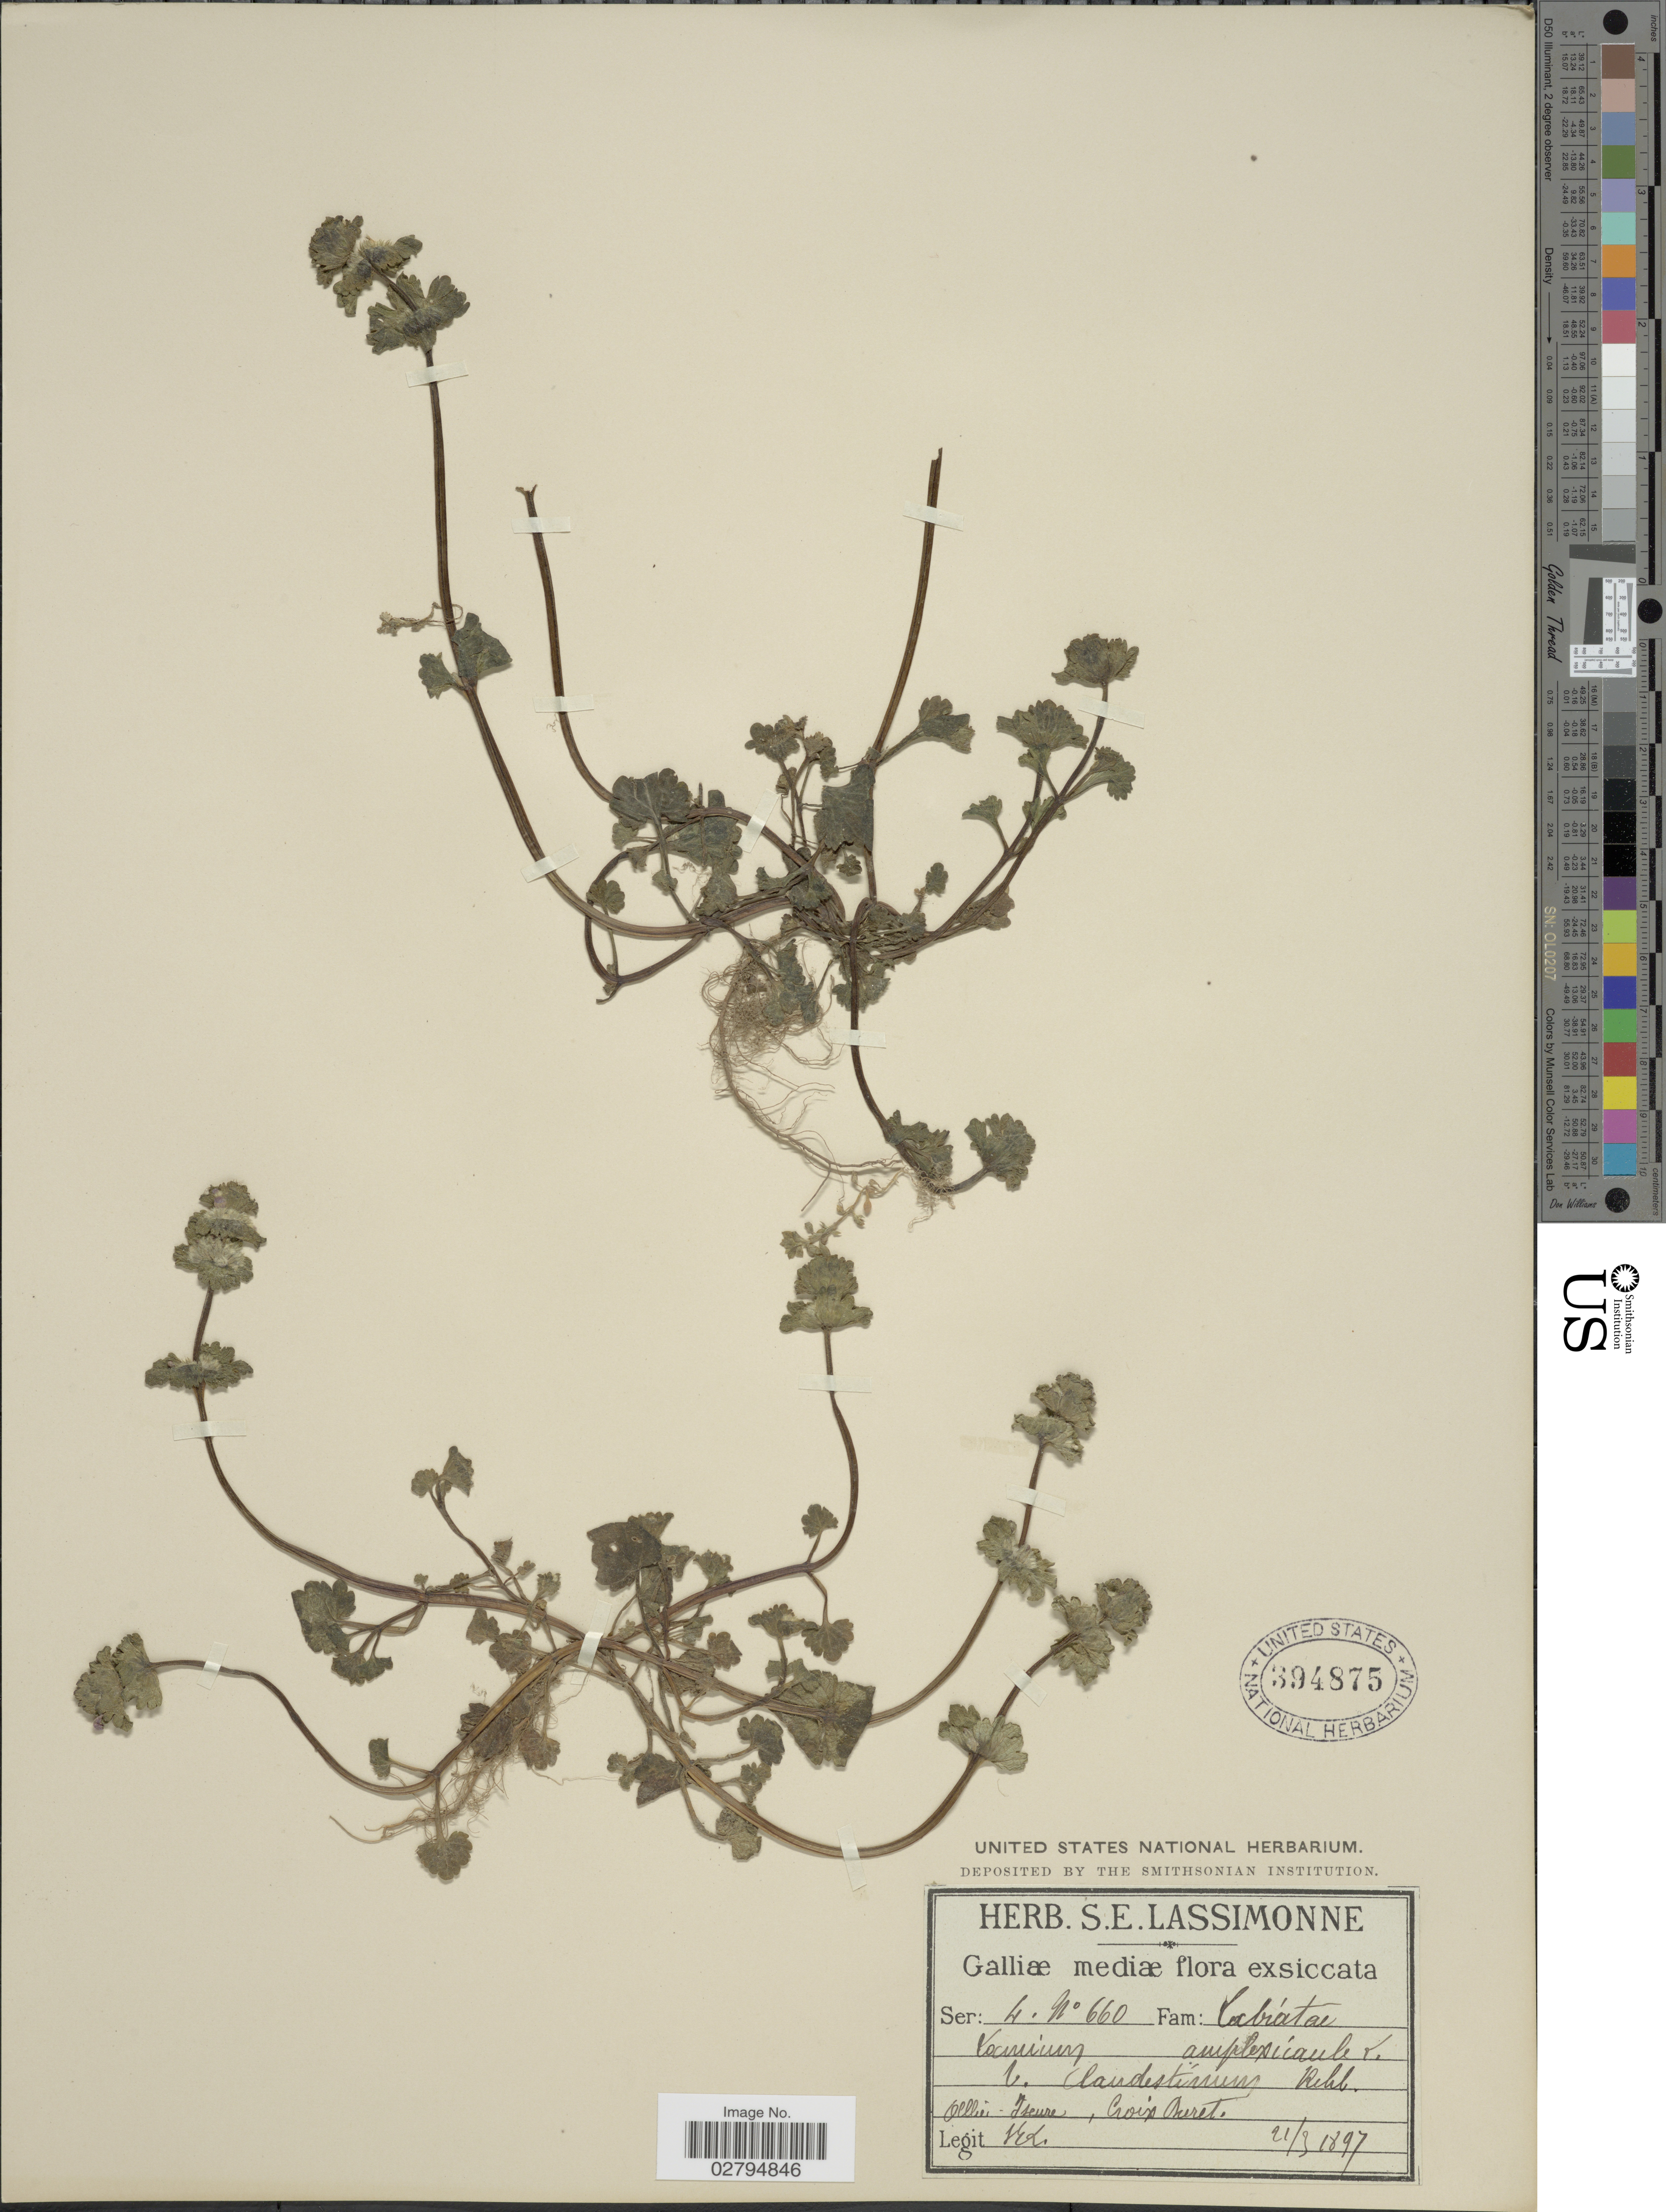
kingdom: Plantae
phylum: Tracheophyta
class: Magnoliopsida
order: Lamiales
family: Lamiaceae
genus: Lamium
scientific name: Lamium amplexicaule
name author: L.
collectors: S. Lassimonne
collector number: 660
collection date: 1897-03-21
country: France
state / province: Auvergne-Rhône-Alpes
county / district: Allier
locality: Galliæ [France]. Allier - Yseure [Yzeure], Croix Duret.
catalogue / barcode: US 394875